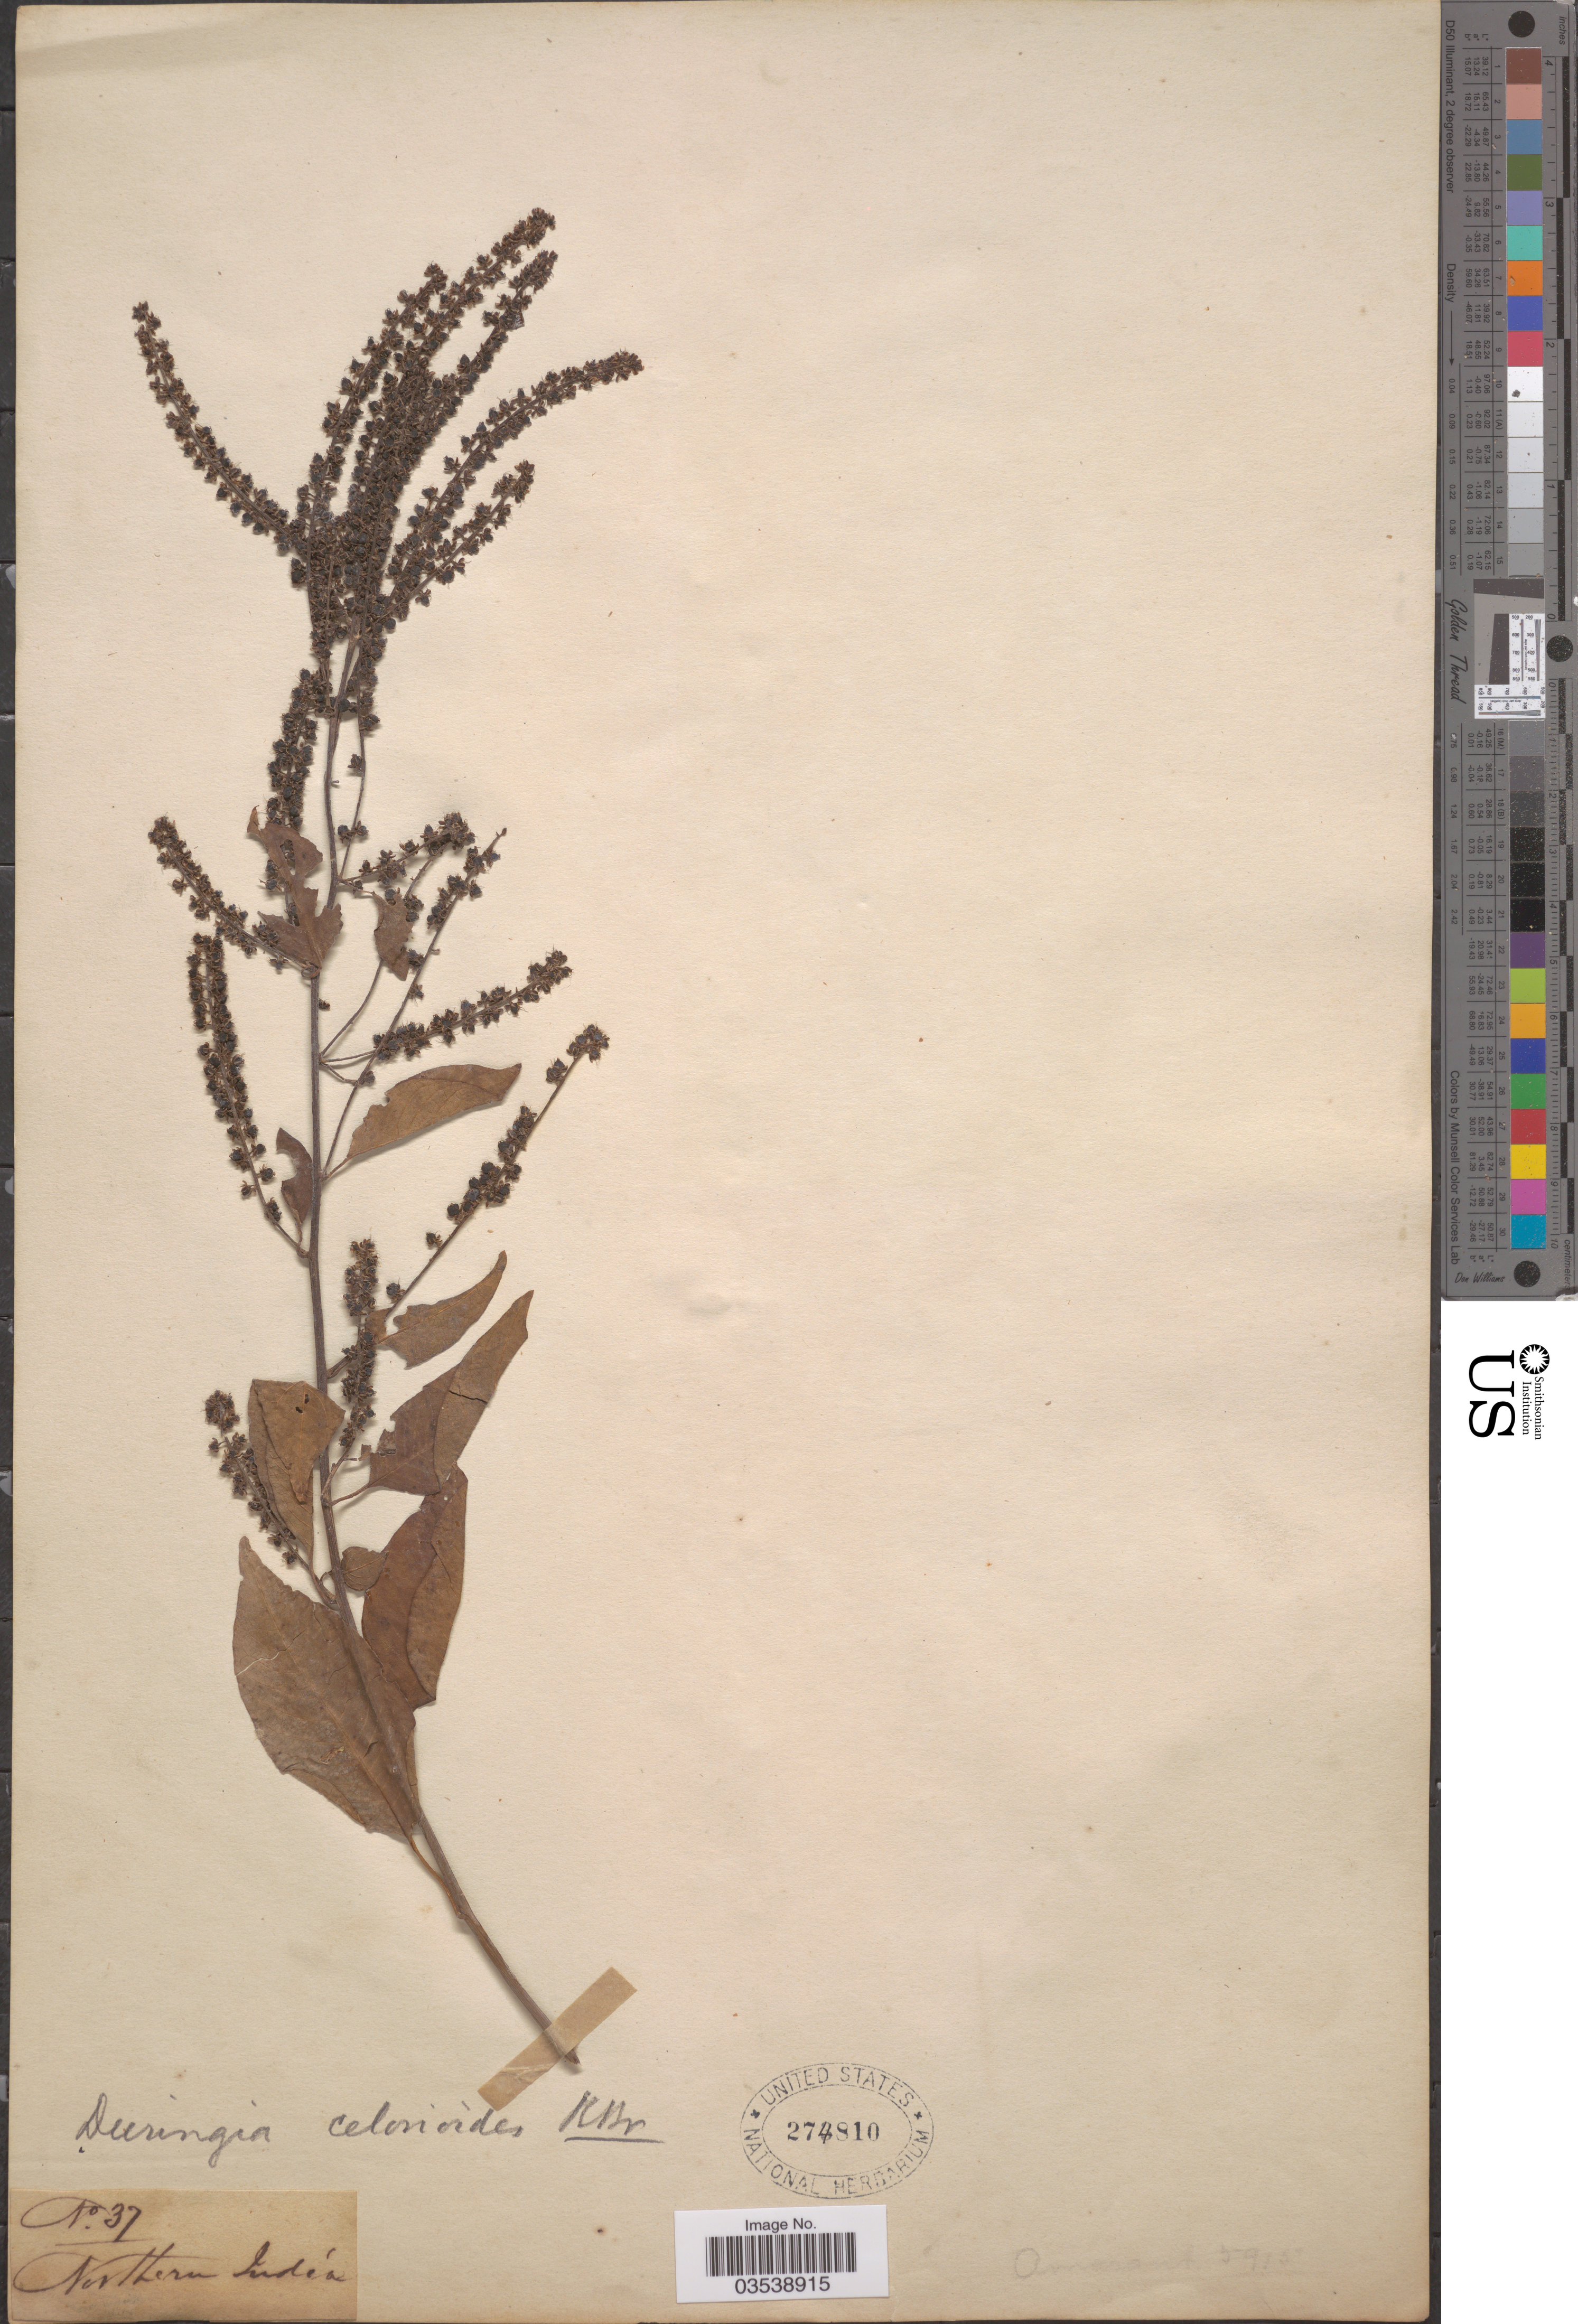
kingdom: Plantae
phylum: Tracheophyta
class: Magnoliopsida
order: Caryophyllales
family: Amaranthaceae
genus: Deeringia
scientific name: Deeringia amaranthoides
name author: (Lam.) Merr.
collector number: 37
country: India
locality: Northern India.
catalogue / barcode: US 274810